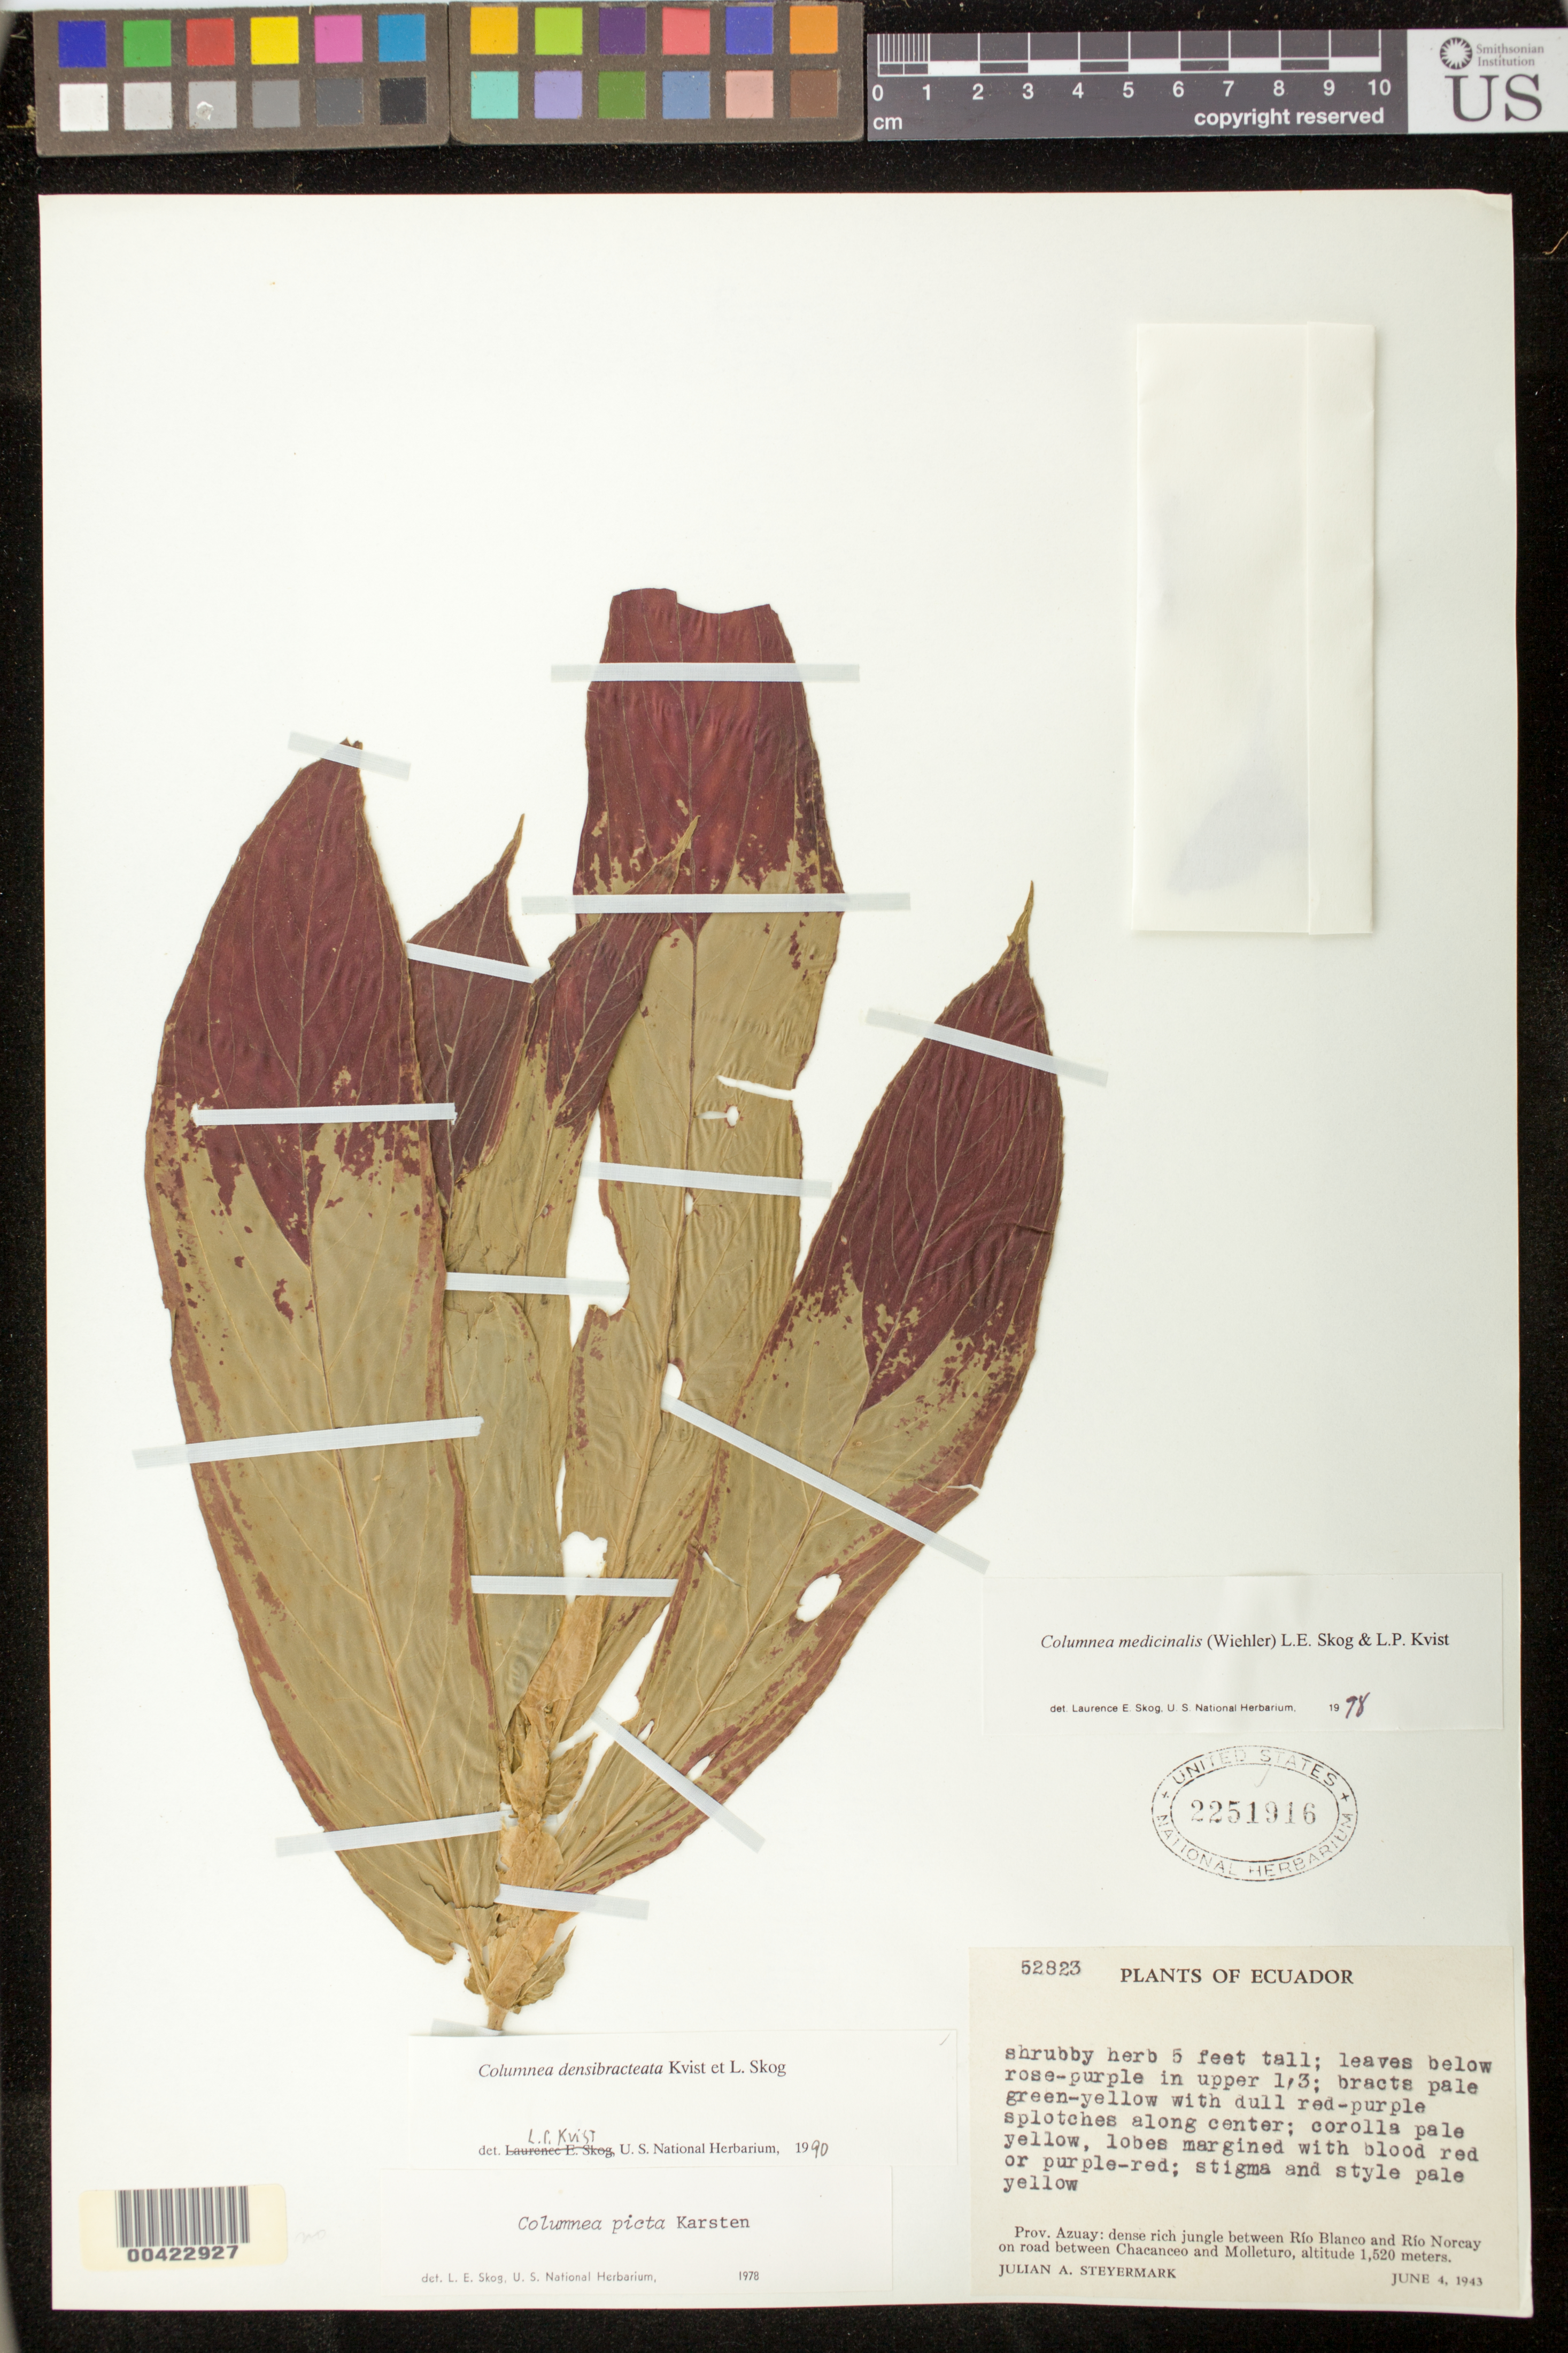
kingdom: Plantae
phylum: Tracheophyta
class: Magnoliopsida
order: Lamiales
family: Gesneriaceae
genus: Columnea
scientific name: Columnea medicinalis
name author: (Wiehler) L.E. Skog & L.P. Kvist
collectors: J. Steyermark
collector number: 52823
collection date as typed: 04 Jun 1943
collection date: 1943-06-04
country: Ecuador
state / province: Azuay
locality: Between Rio Blanco and Rio Norcay on road between Chacanceo and Molleturo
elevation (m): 1520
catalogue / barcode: US 2251916